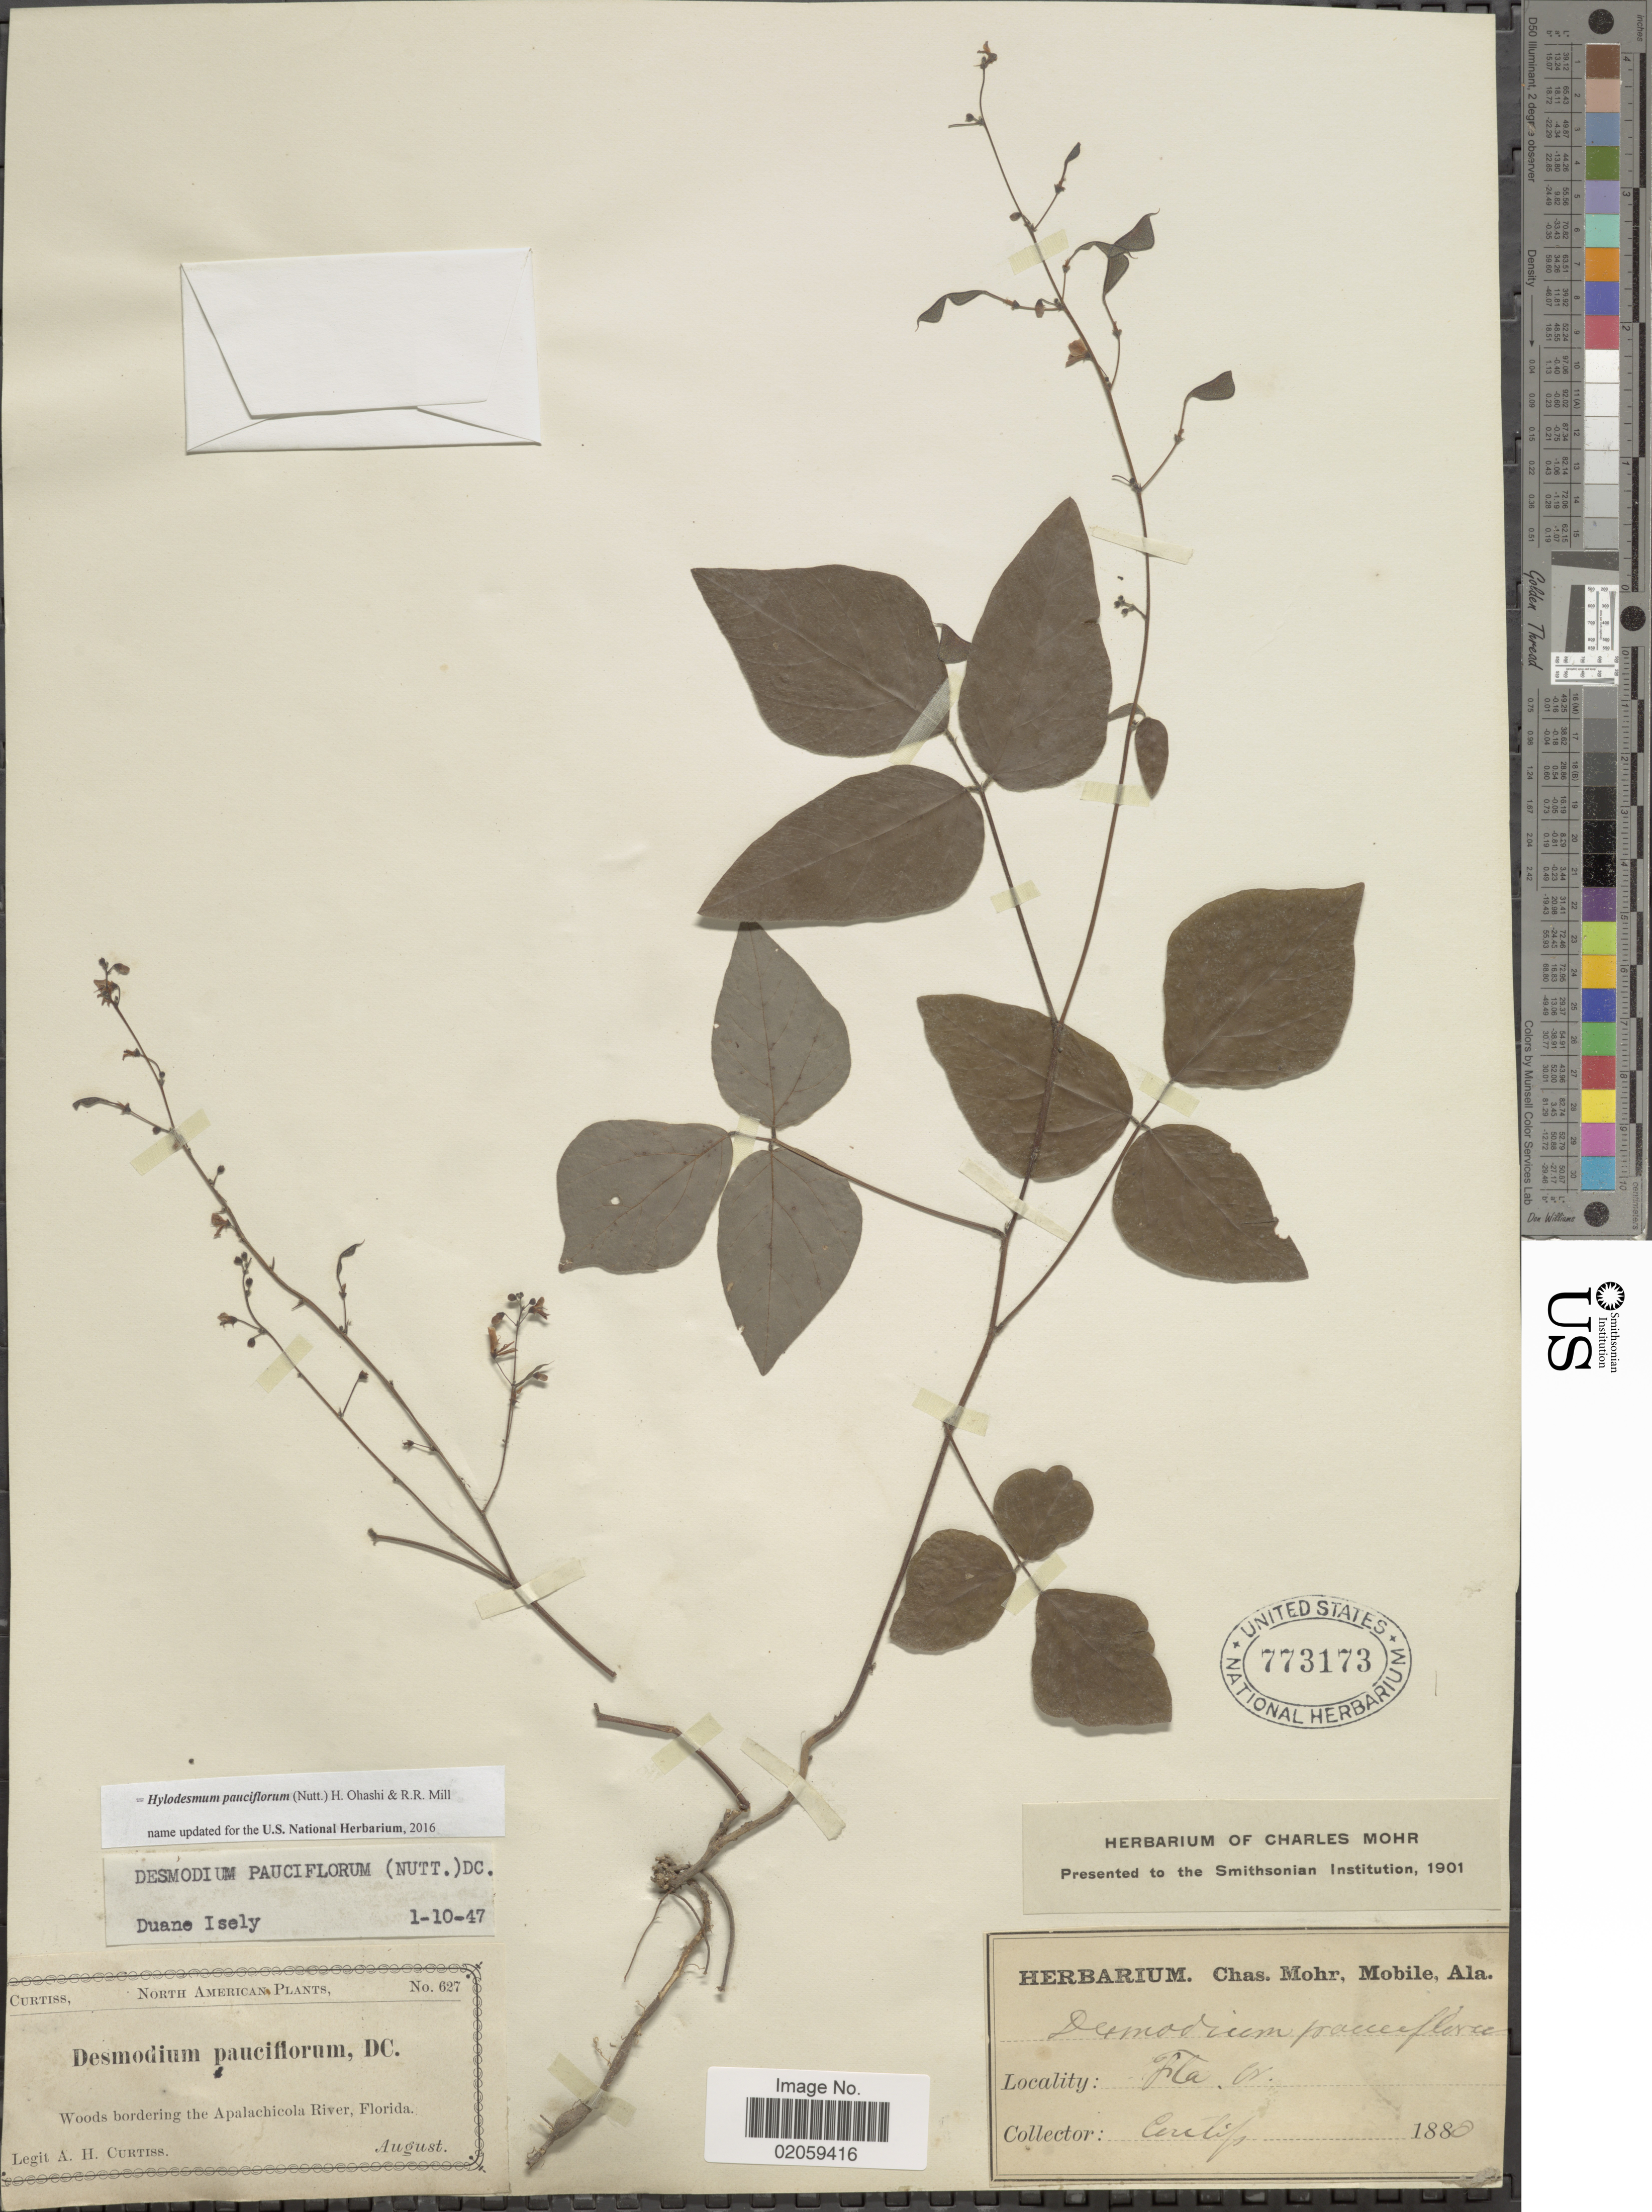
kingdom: Plantae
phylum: Tracheophyta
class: Magnoliopsida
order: Fabales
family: Fabaceae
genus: Hylodesmum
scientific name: Hylodesmum pauciflorum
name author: (Nutt.) H. Ohashi & R.R. Mill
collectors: A. H. Curtiss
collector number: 627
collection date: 1880-08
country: United States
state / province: Florida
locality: Woods bordering the Apalachicola River, Fla.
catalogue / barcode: US 773173